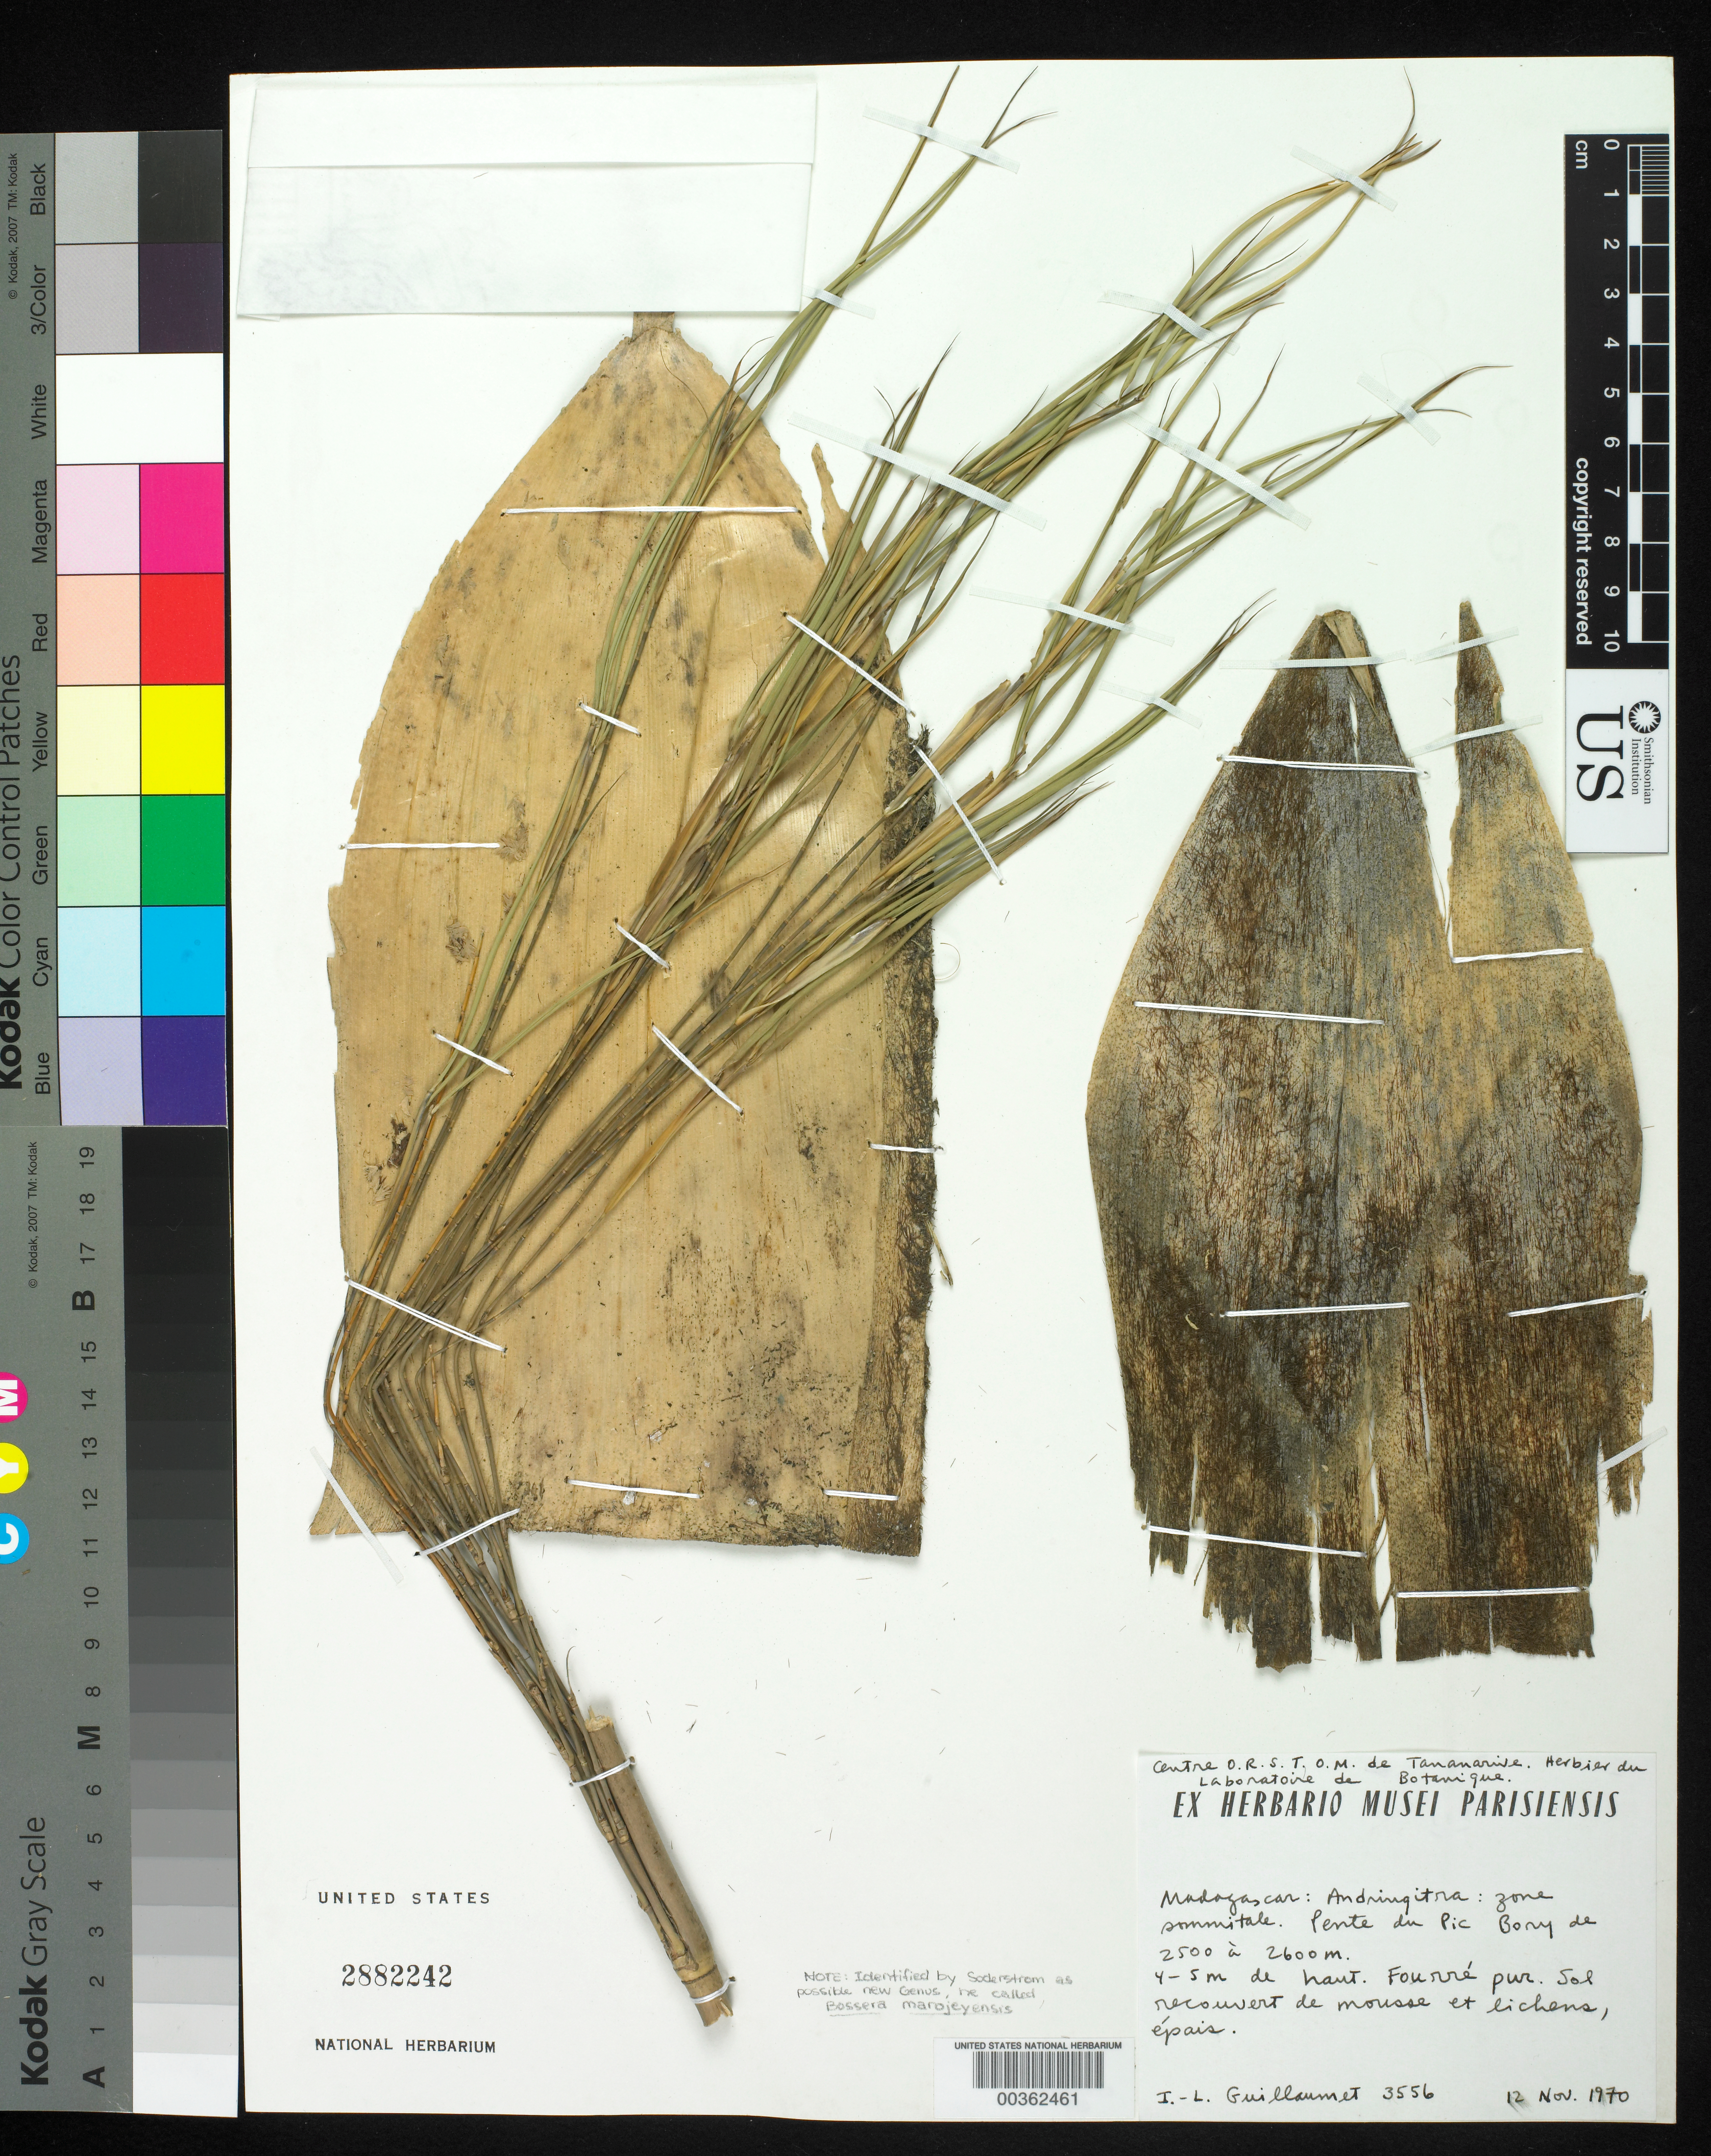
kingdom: Plantae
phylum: Tracheophyta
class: Liliopsida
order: Poales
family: Poaceae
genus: Arundinaria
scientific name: Arundinaria marojejyensis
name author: A. Camus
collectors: J. Guillaumet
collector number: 3556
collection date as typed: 12 Nov 1970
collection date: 1970-11-12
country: Madagascar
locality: Andringitra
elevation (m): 2500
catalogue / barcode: US 2882242